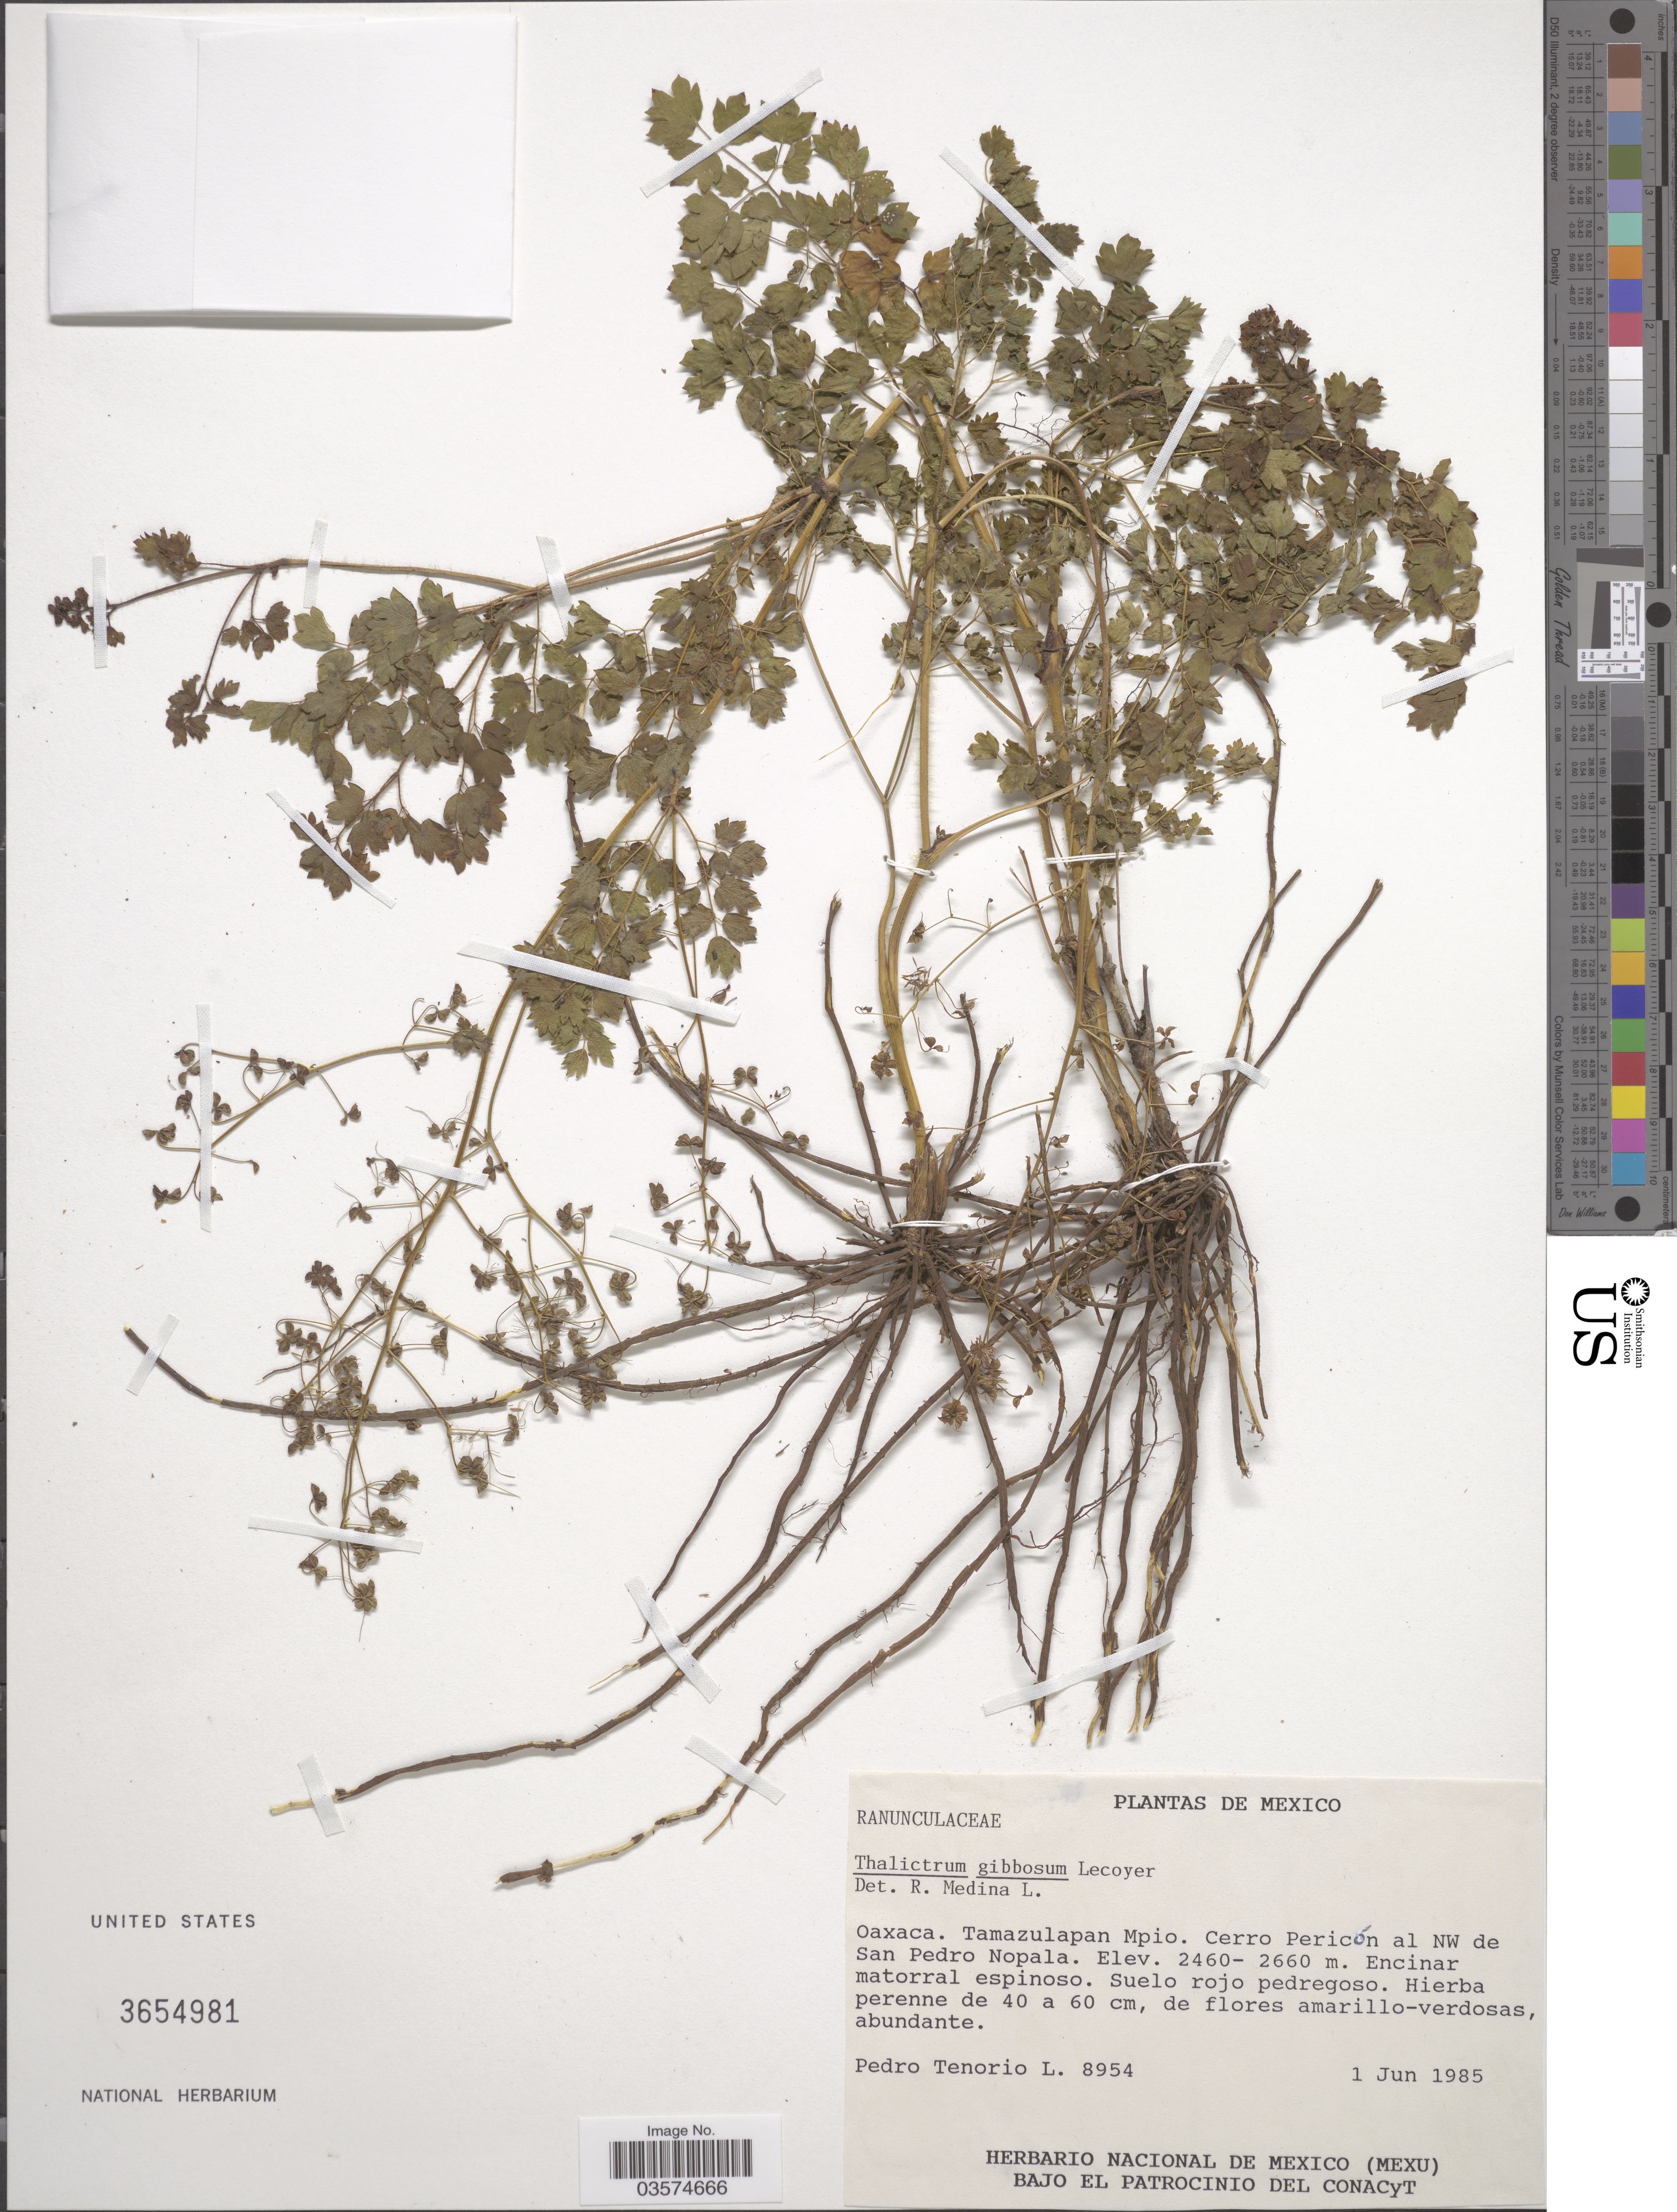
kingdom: Plantae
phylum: Tracheophyta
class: Magnoliopsida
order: Ranunculales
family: Ranunculaceae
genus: Thalictrum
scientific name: Thalictrum gibbosum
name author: Lec.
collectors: P. Tenorio L.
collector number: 8954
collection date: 1985-06-01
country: Mexico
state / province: México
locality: Oaxaca. Tamazulapan Mpio. Cerro Perón al NW de San Pedro Nopala. Encinar matorral espinosa. Suelo rojo pedregoso.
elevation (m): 750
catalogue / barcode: US 3654981